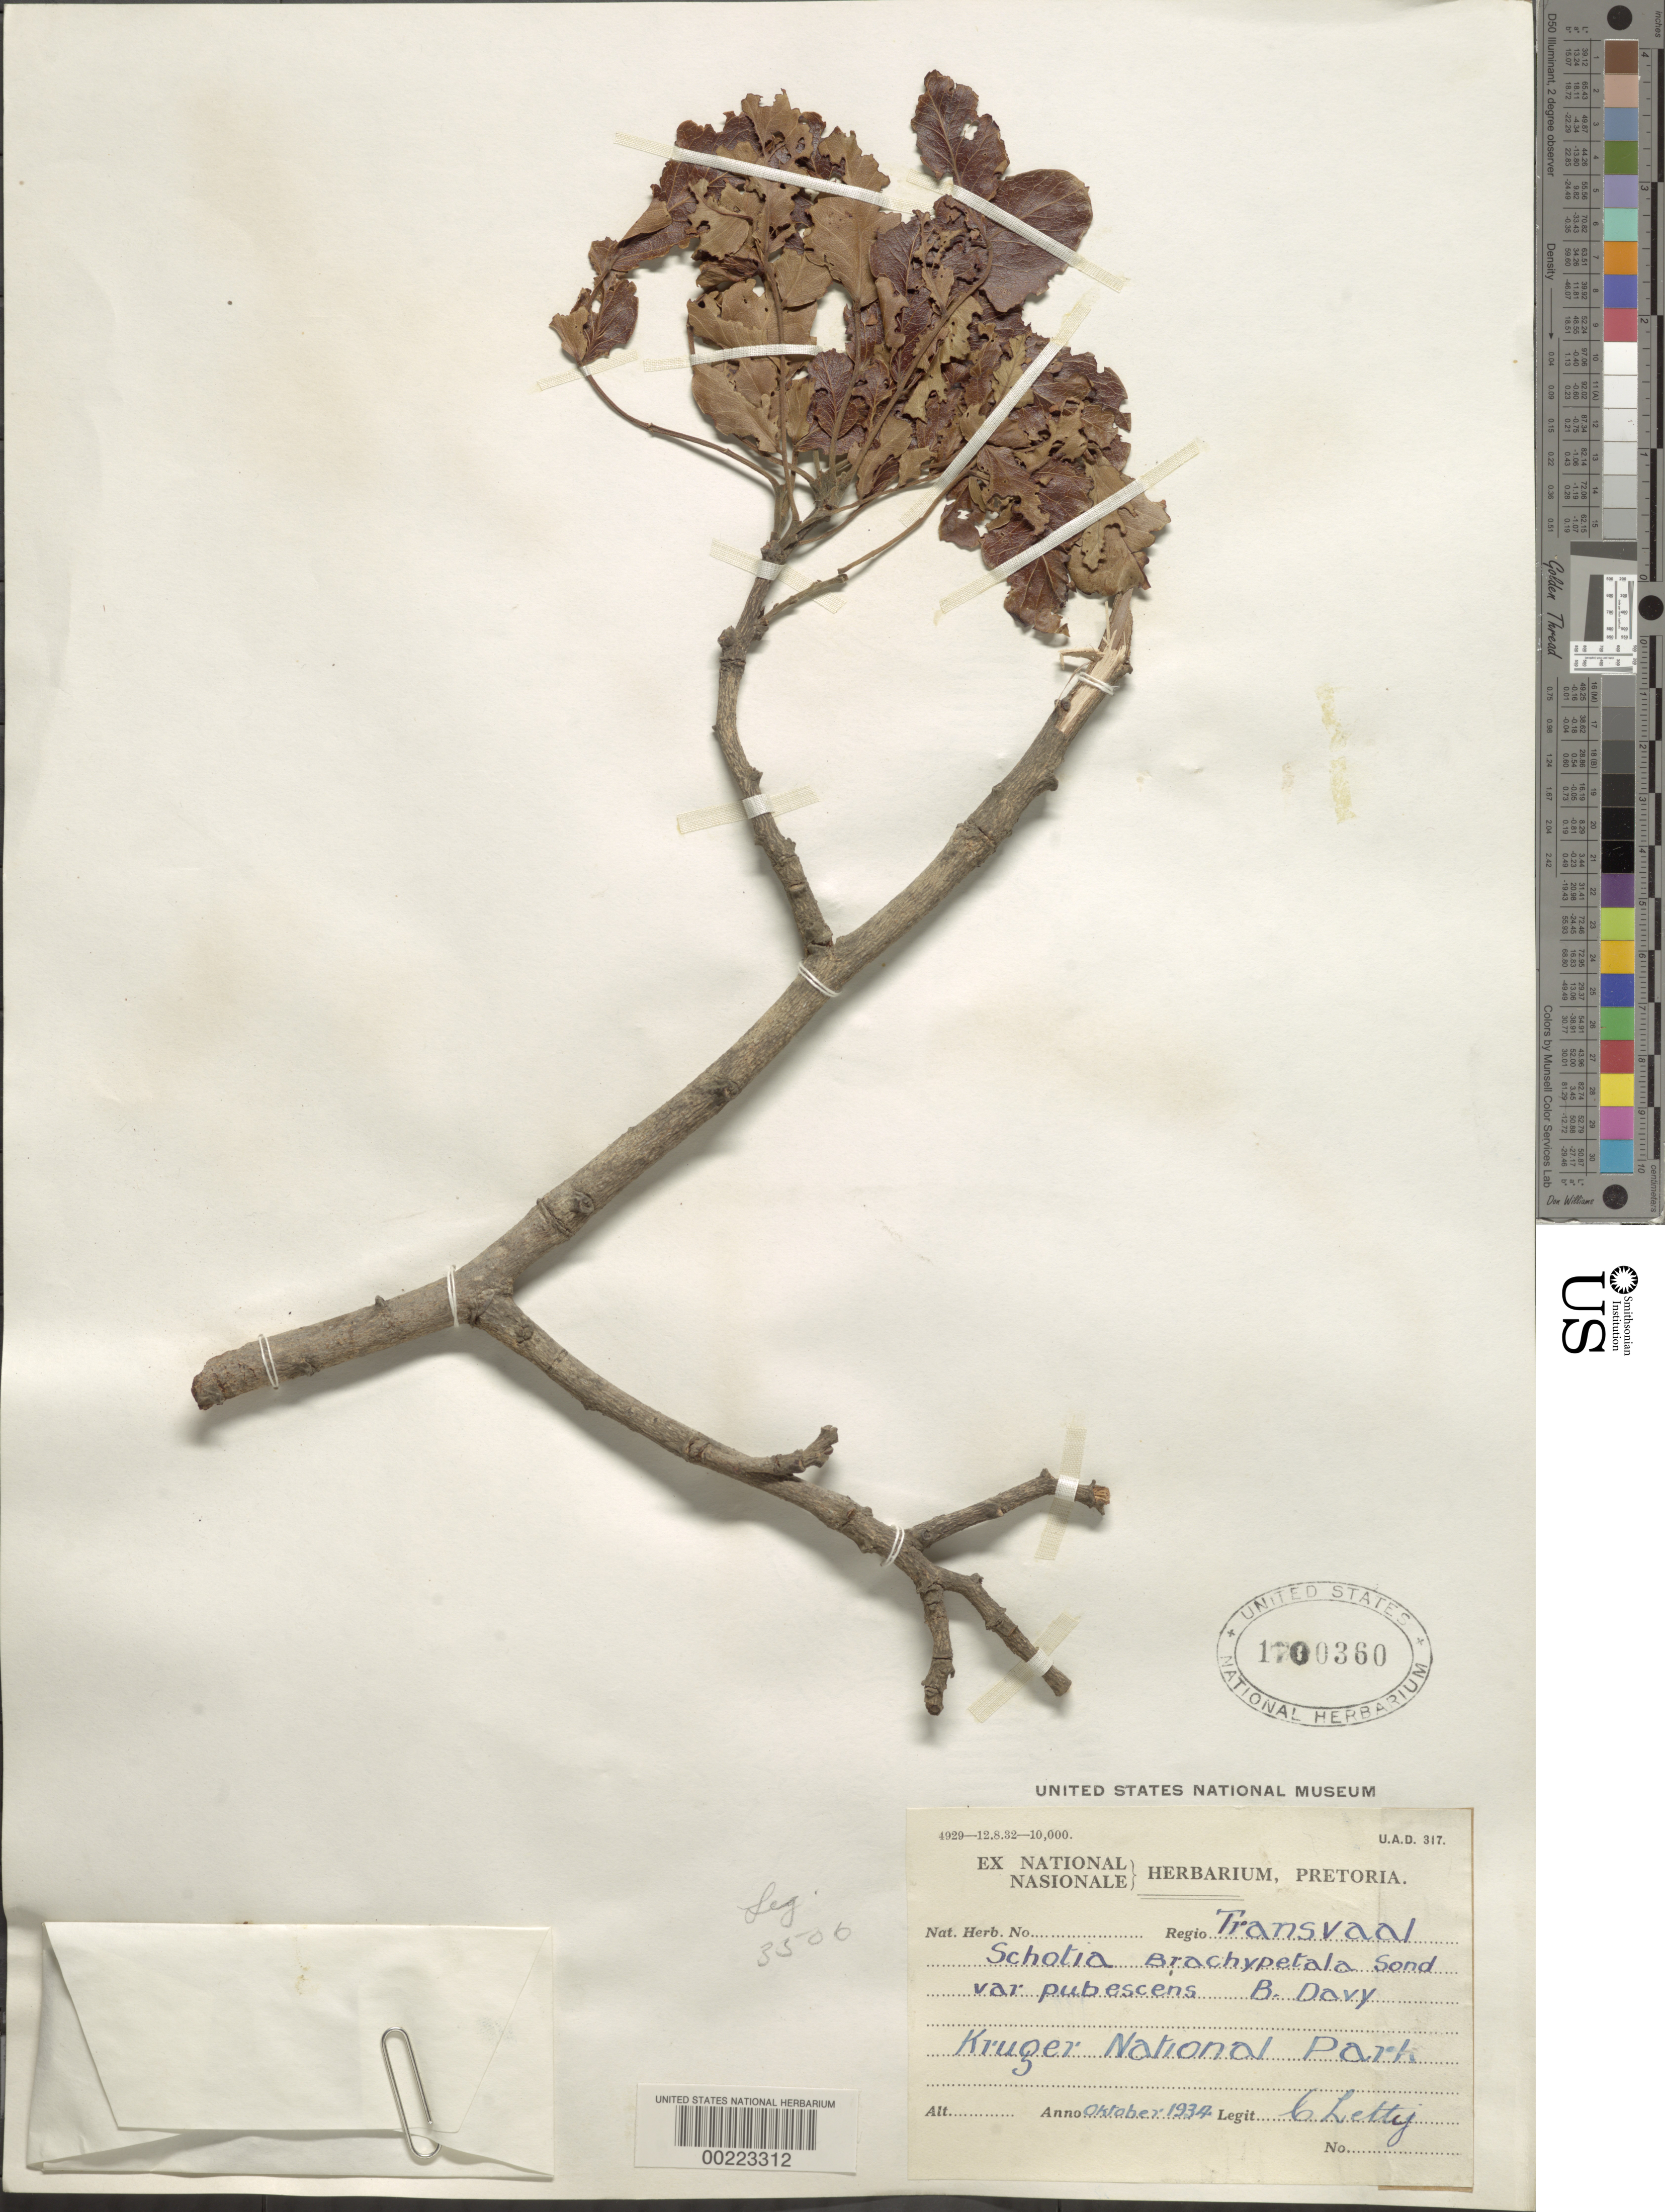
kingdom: Plantae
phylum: Tracheophyta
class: Magnoliopsida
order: Fabales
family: Fabaceae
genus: Schotia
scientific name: Schotia brachypetala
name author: Sond.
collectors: C. Lettej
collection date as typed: Oct 1934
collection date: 1934-10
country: South Africa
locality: Kruger national park. Transvaal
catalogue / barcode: US 1700360